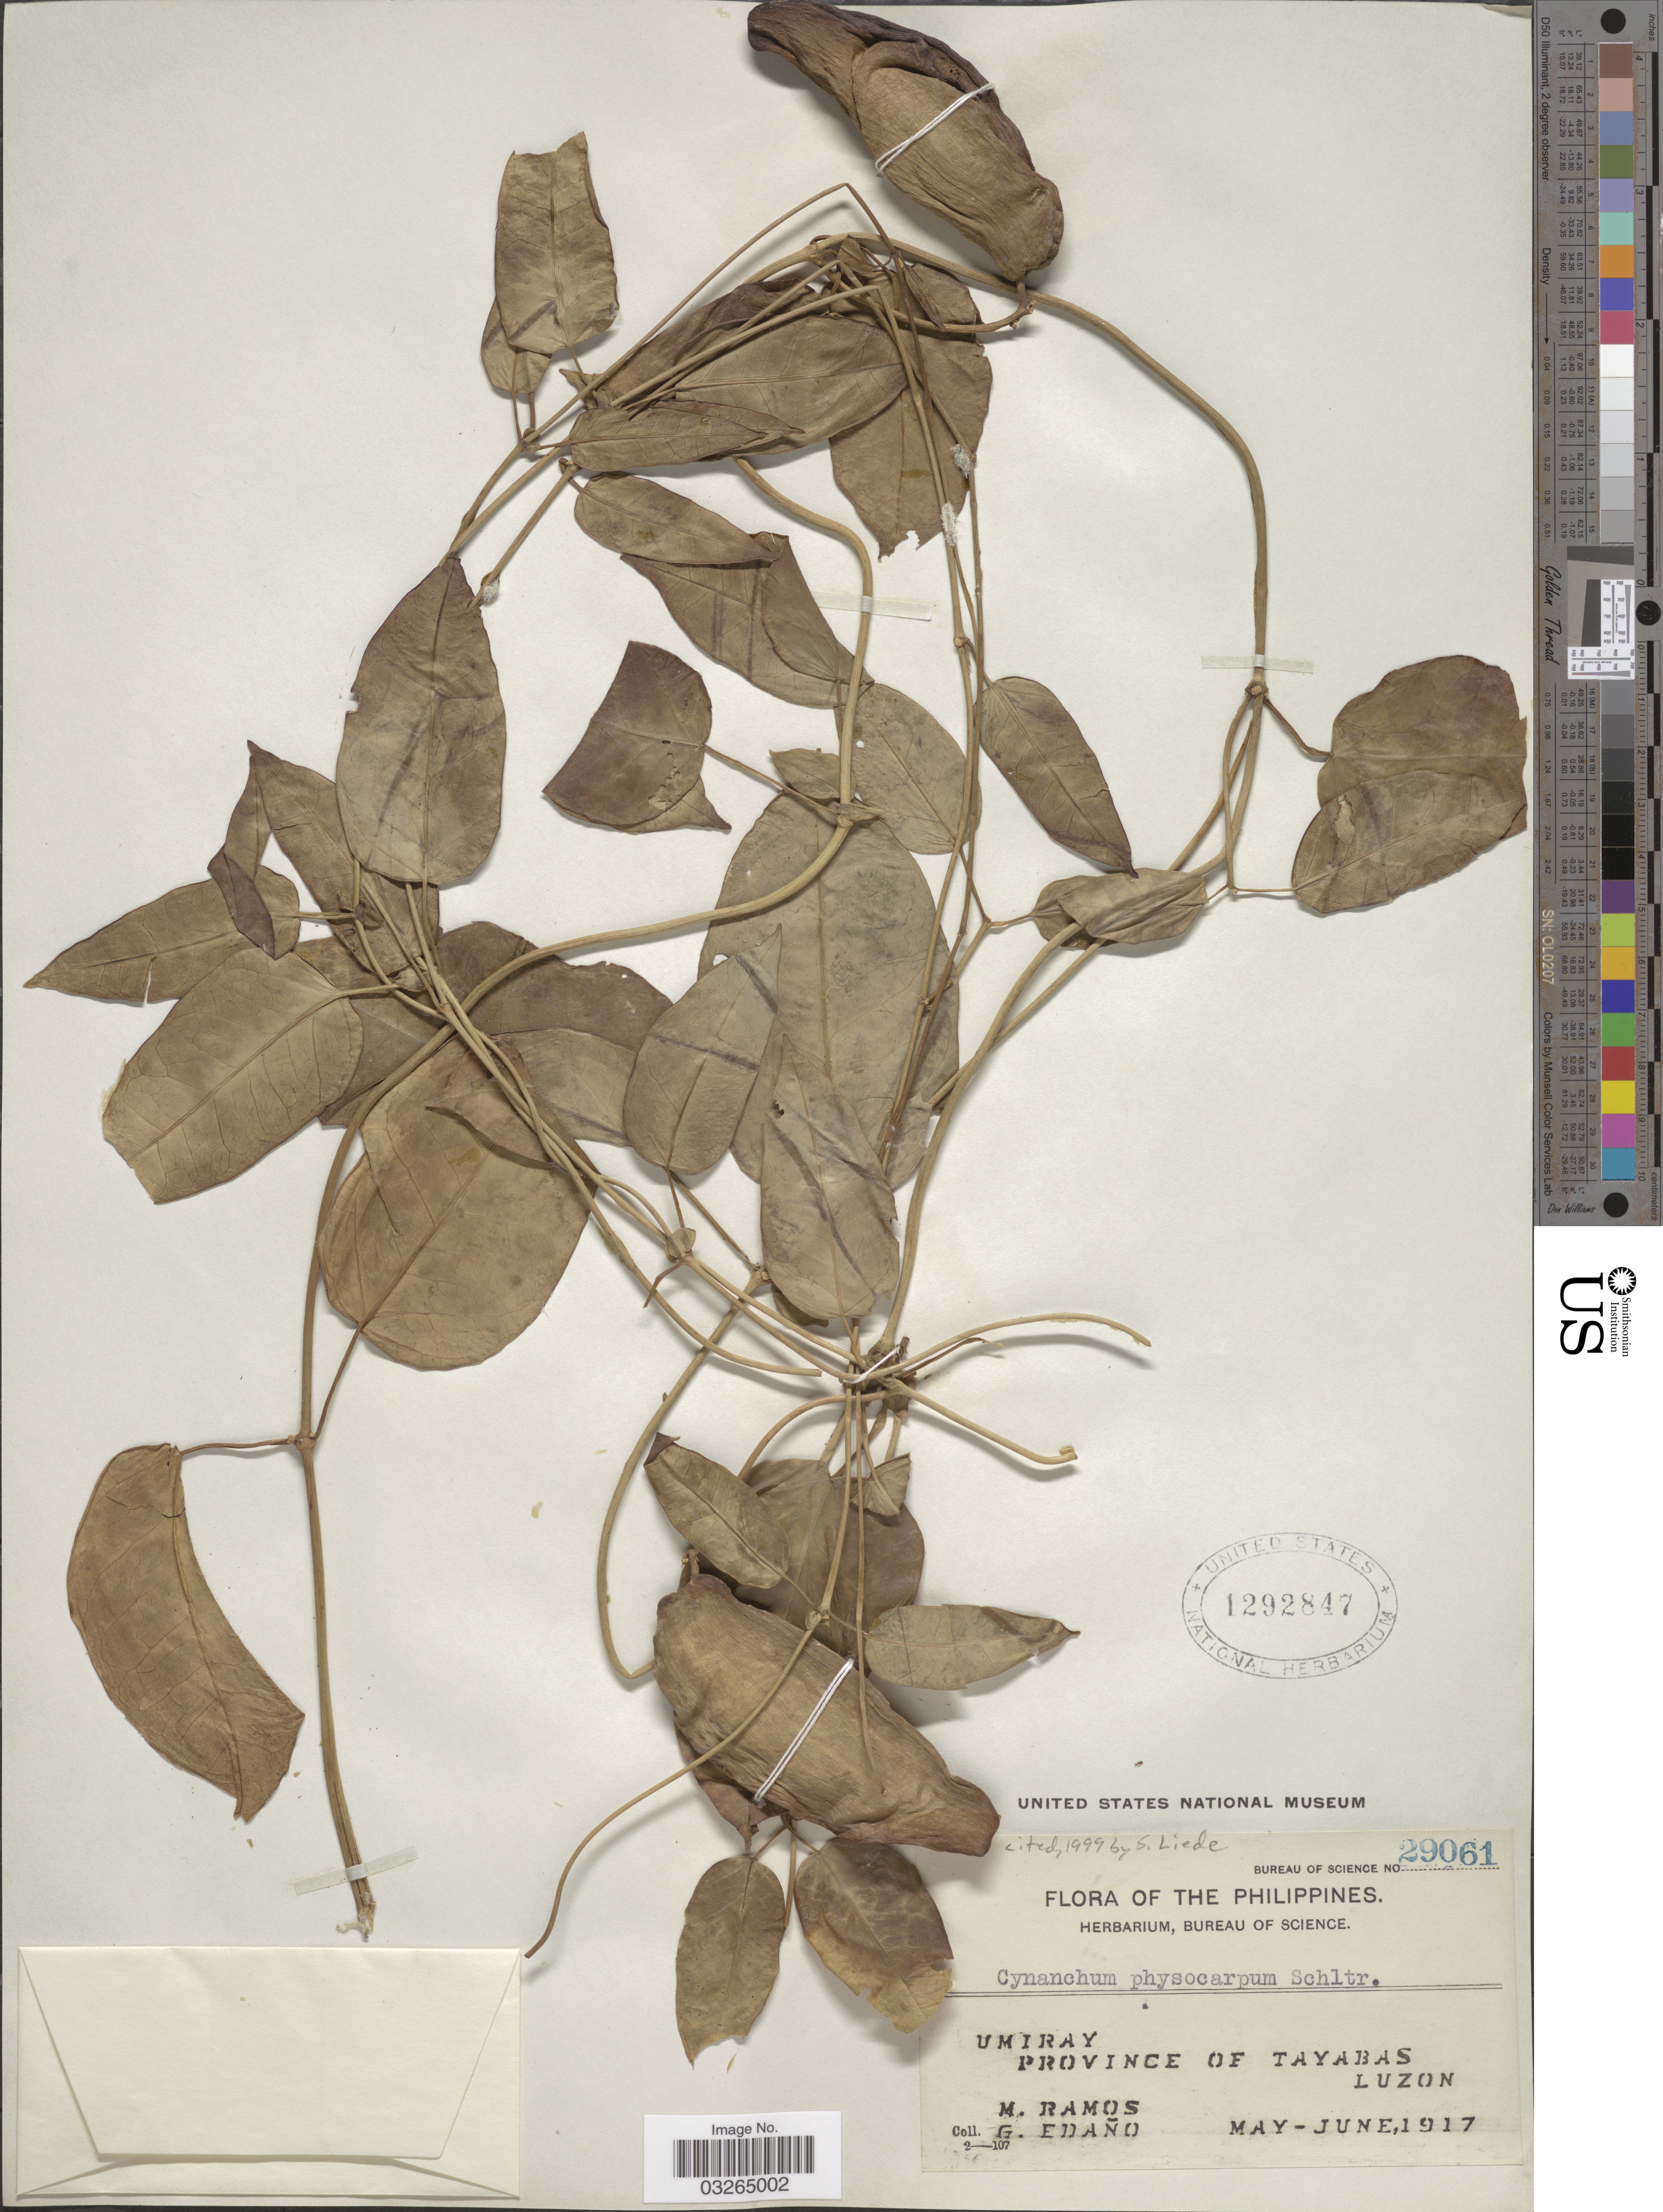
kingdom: Plantae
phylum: Tracheophyta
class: Magnoliopsida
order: Gentianales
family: Apocynaceae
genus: Cynanchum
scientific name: Cynanchum physocarpum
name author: Schltr.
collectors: M. Ramos & G. Edaño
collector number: Bureau of Science 29061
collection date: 1917-05/1917-06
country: Philippines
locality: Umiray. Province of Tayabas. Luzon.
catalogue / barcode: US 1292847